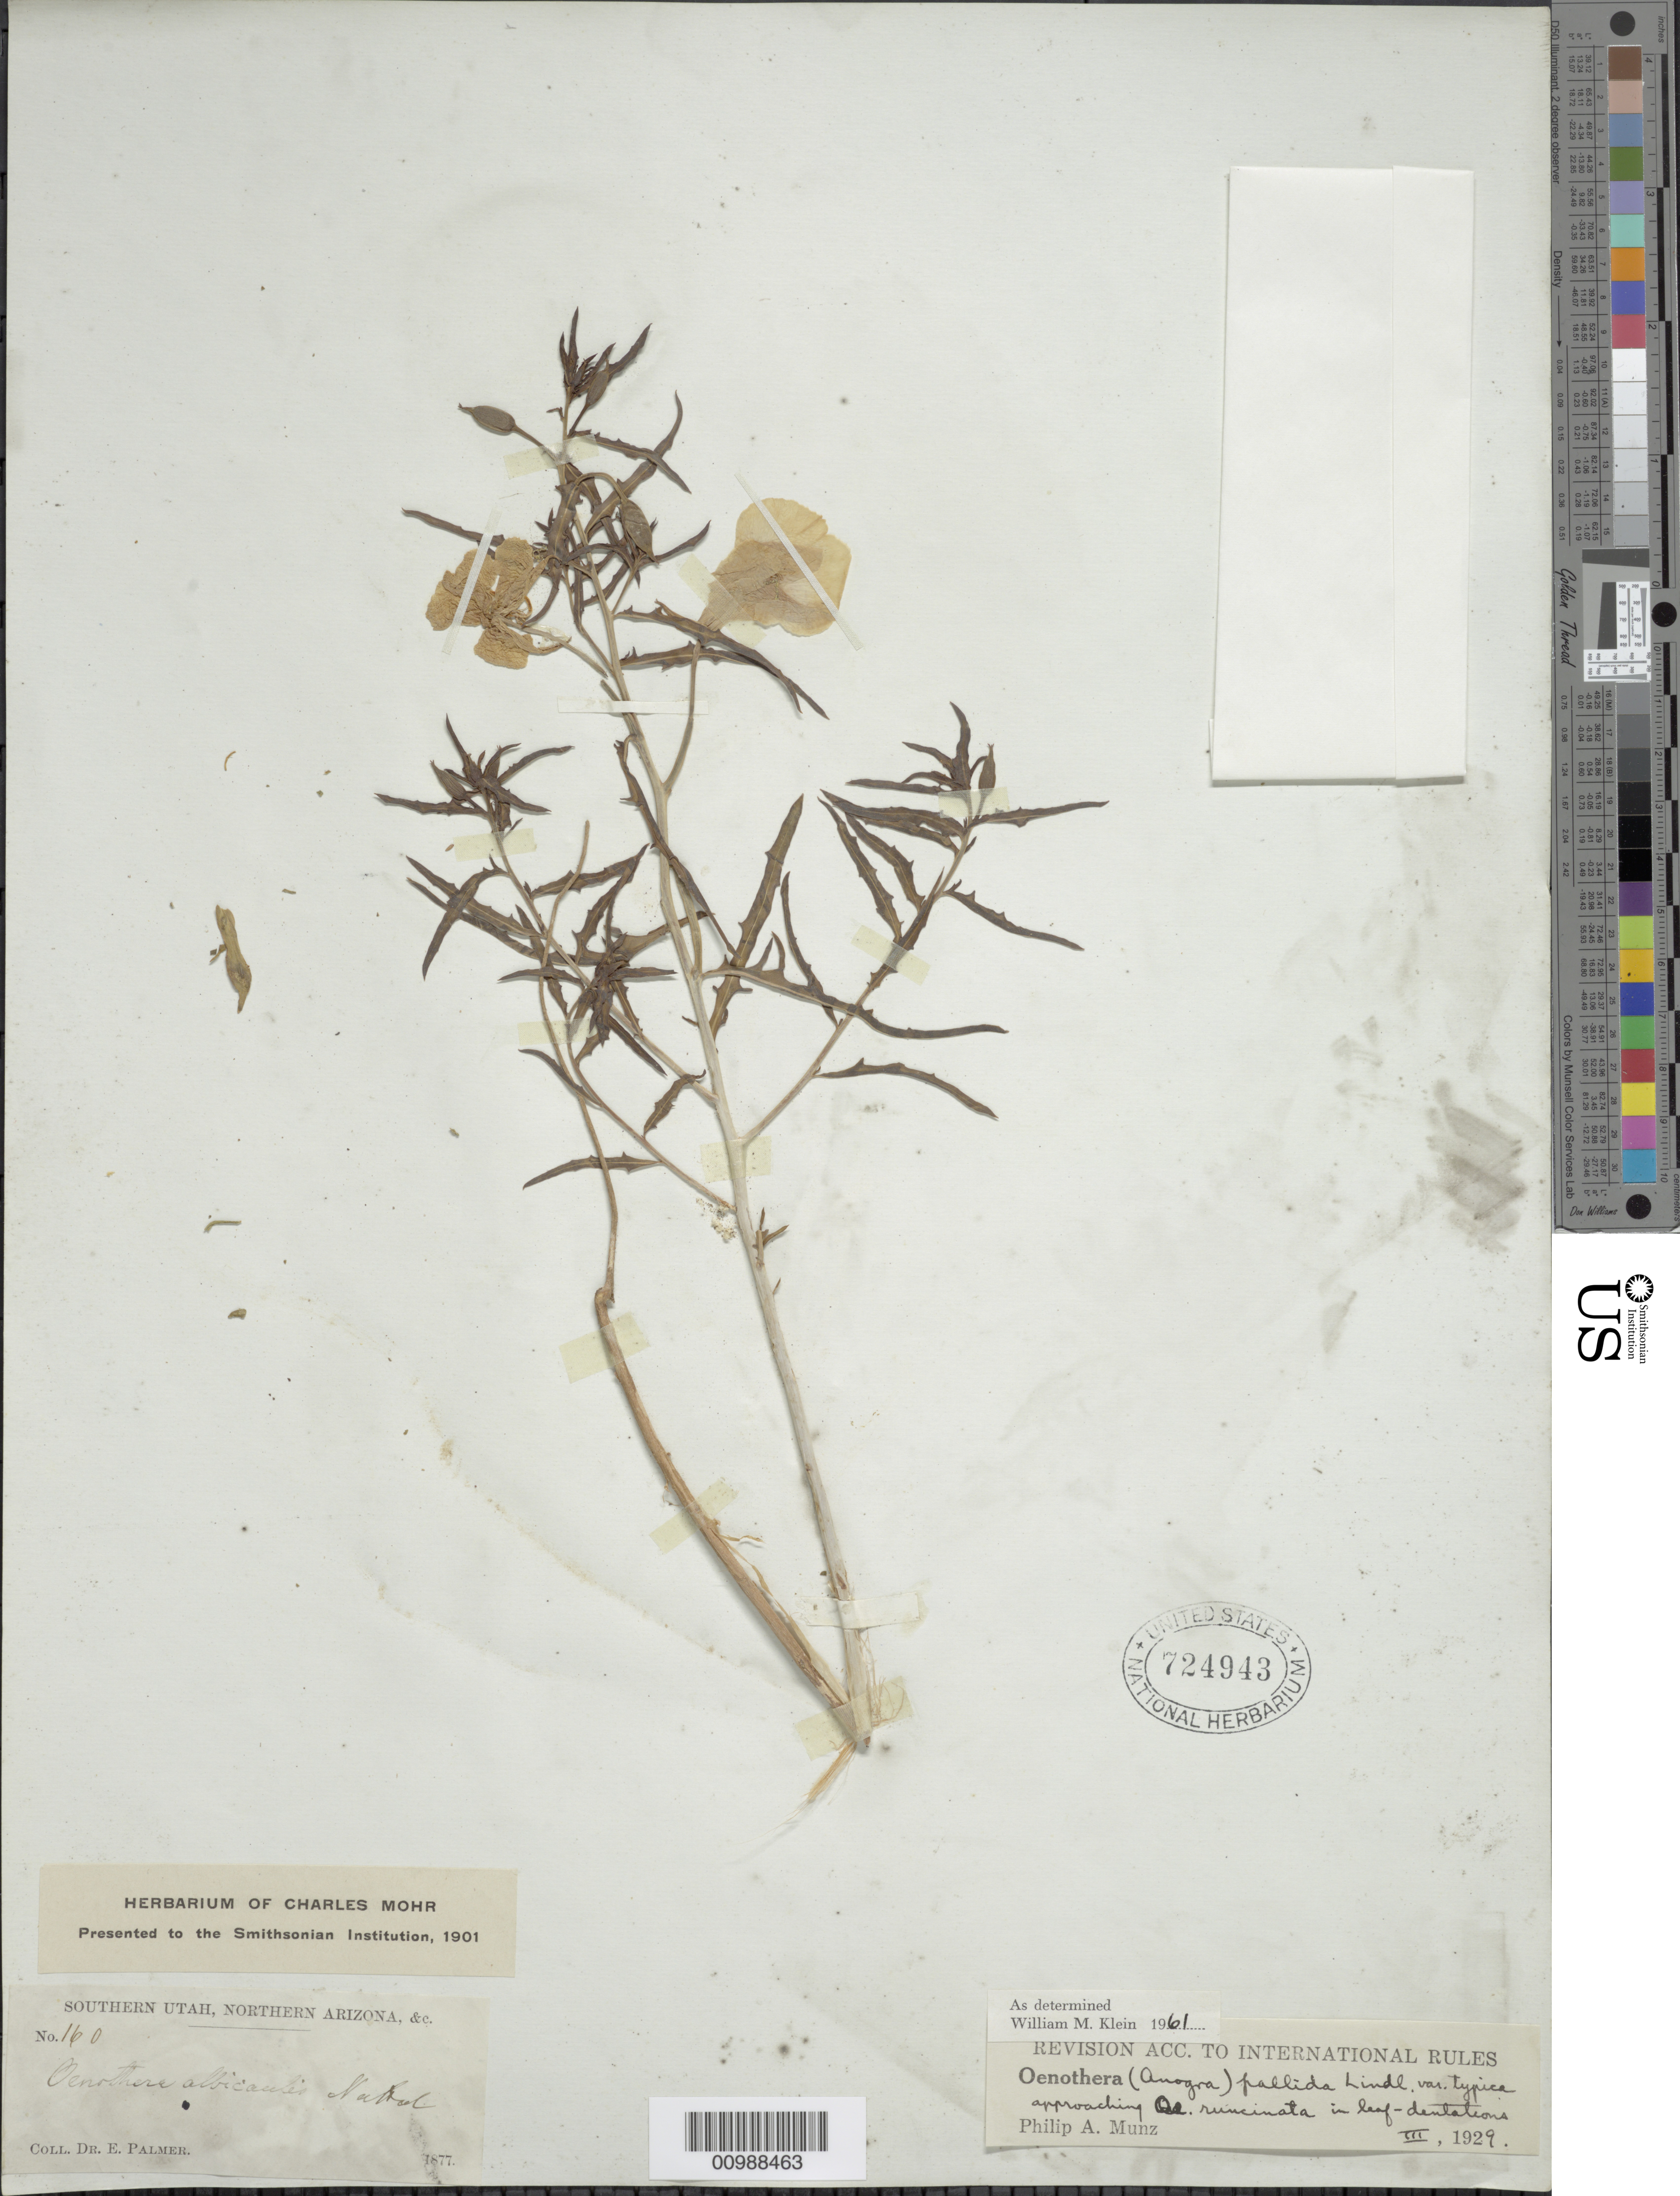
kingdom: Plantae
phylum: Tracheophyta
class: Magnoliopsida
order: Myrtales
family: Onagraceae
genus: Oenothera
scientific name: Oenothera pallida subsp. pallida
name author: Lindl.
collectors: D. E. Palmer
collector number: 160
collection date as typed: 1877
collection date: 1877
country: United States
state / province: Arizona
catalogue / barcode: US 724943